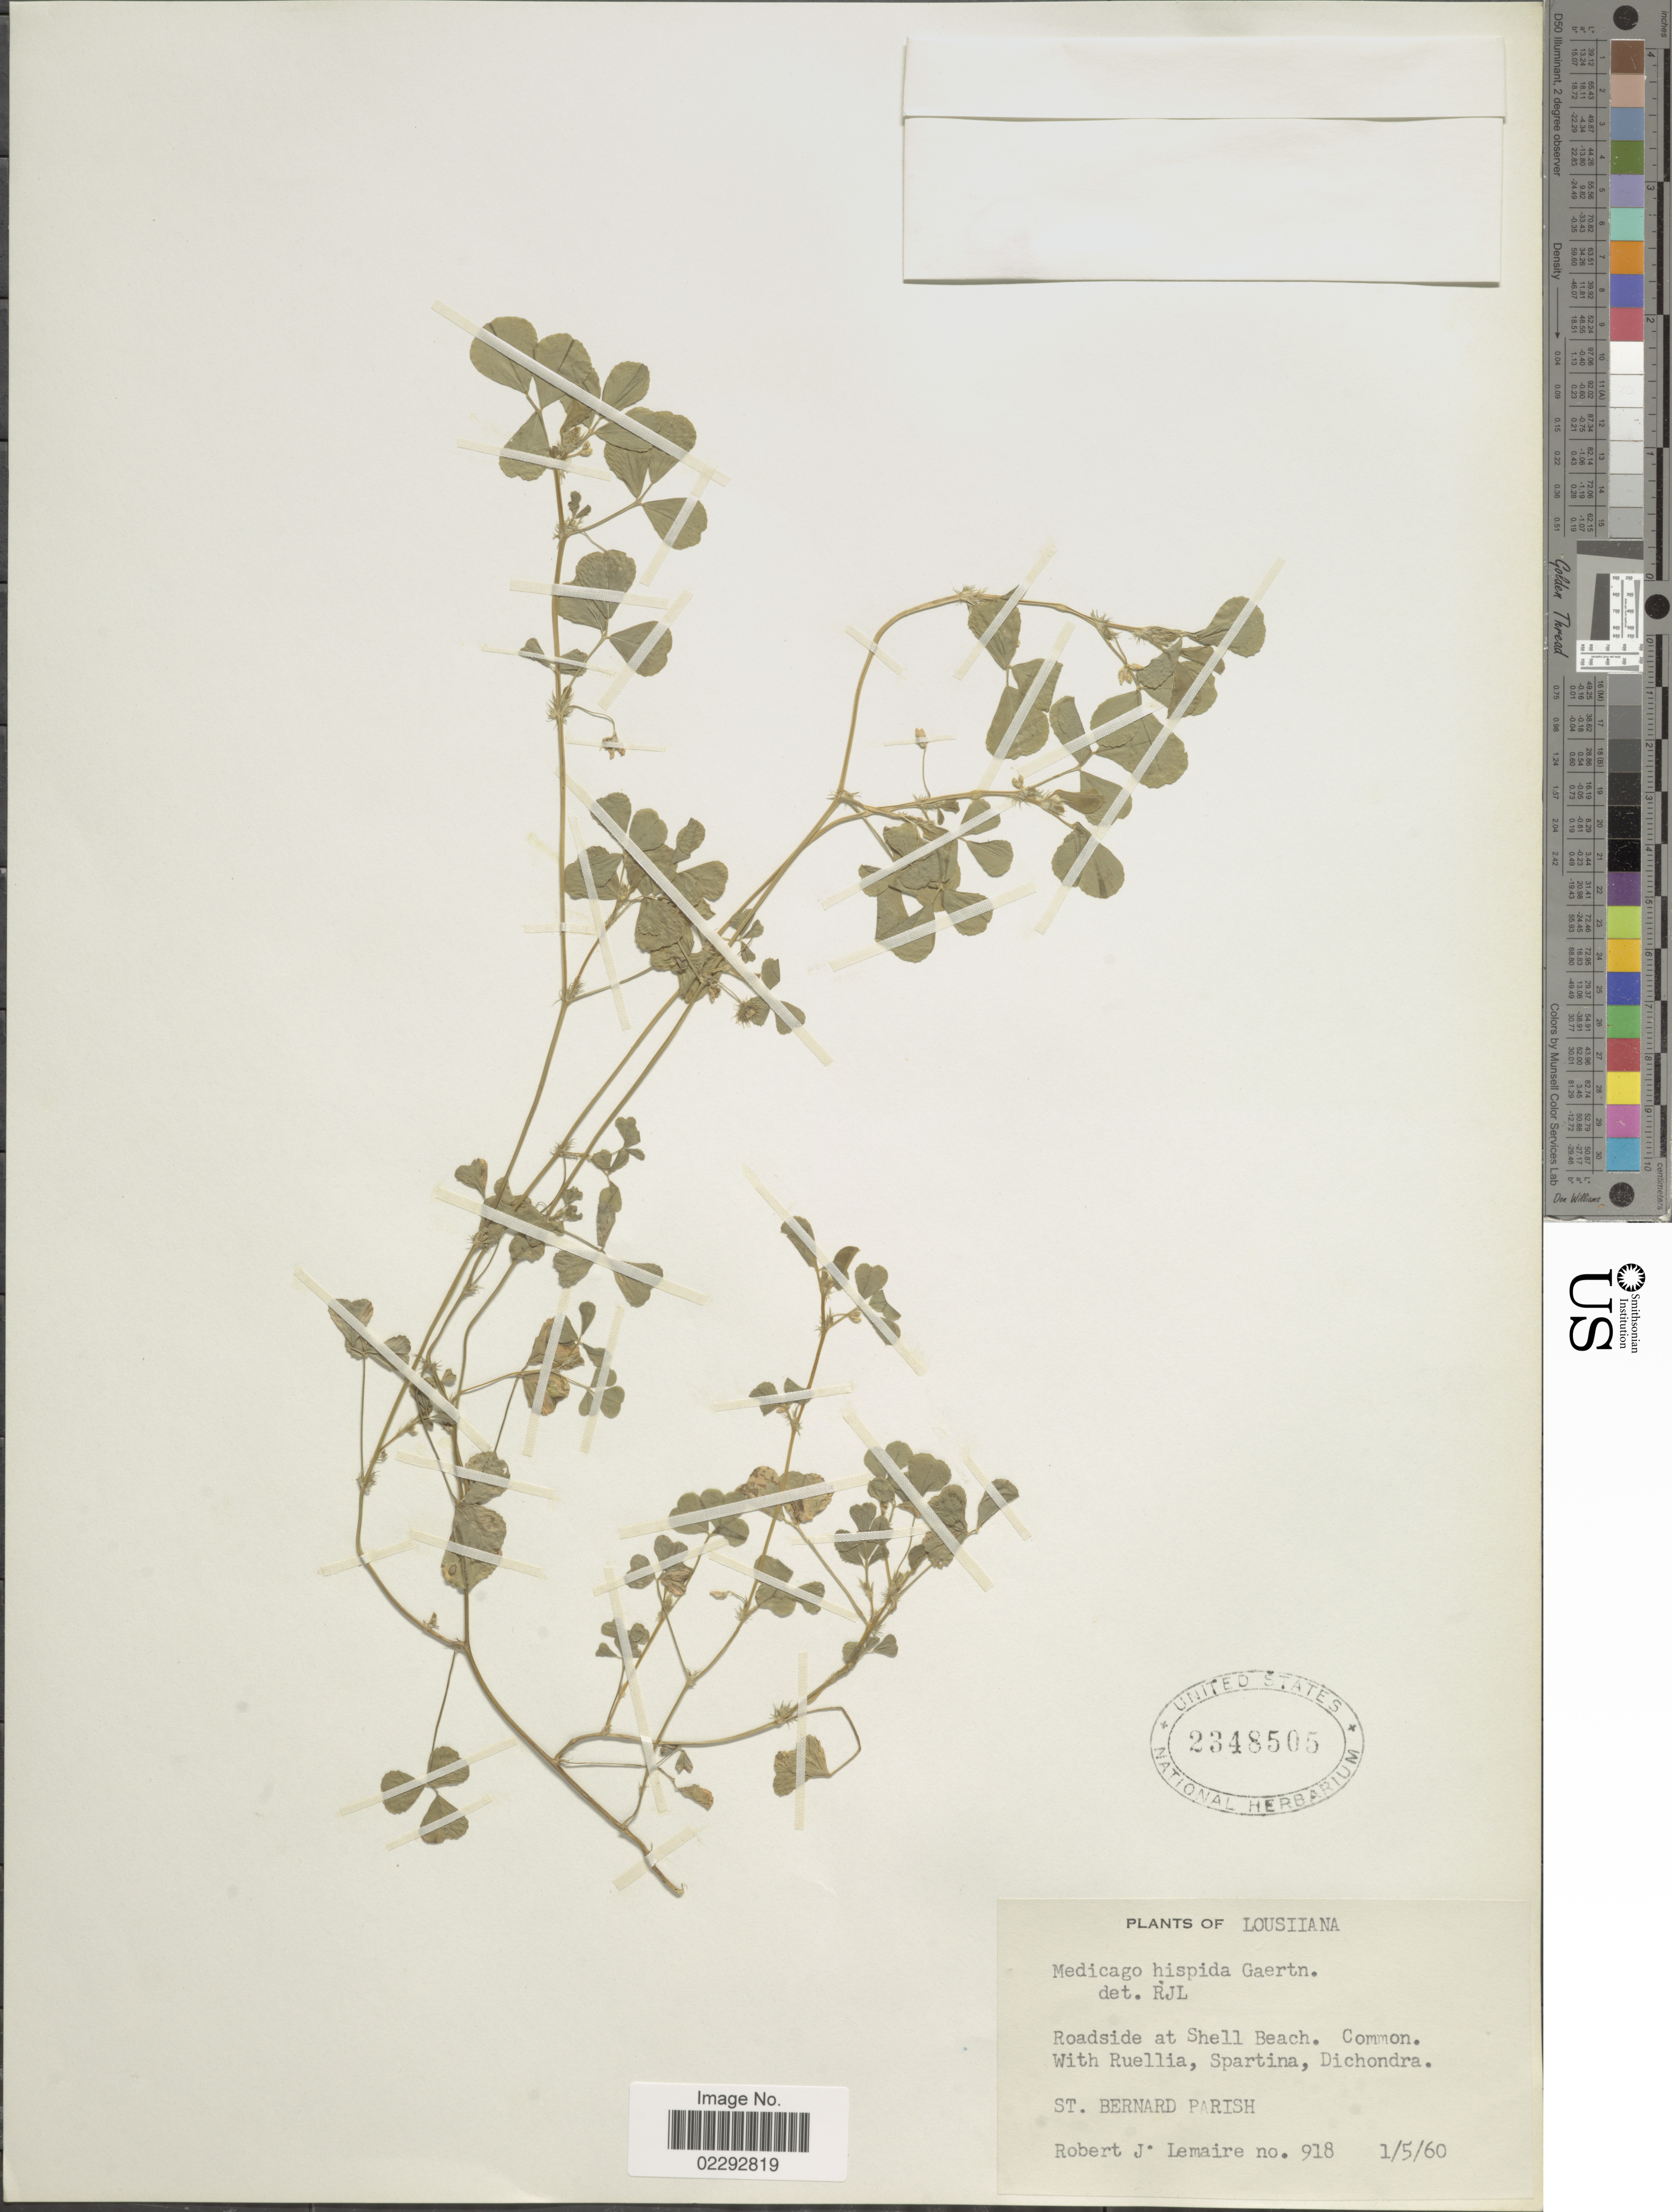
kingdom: Plantae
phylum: Tracheophyta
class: Magnoliopsida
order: Fabales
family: Fabaceae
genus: Medicago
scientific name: Medicago hispida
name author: Gaertn.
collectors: R. J. Lemaire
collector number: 918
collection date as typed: Transcribed d/m/y: 1/5/60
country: United States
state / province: Louisiana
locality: Shell Beach. St. Bernard Parish.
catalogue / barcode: US 2348505